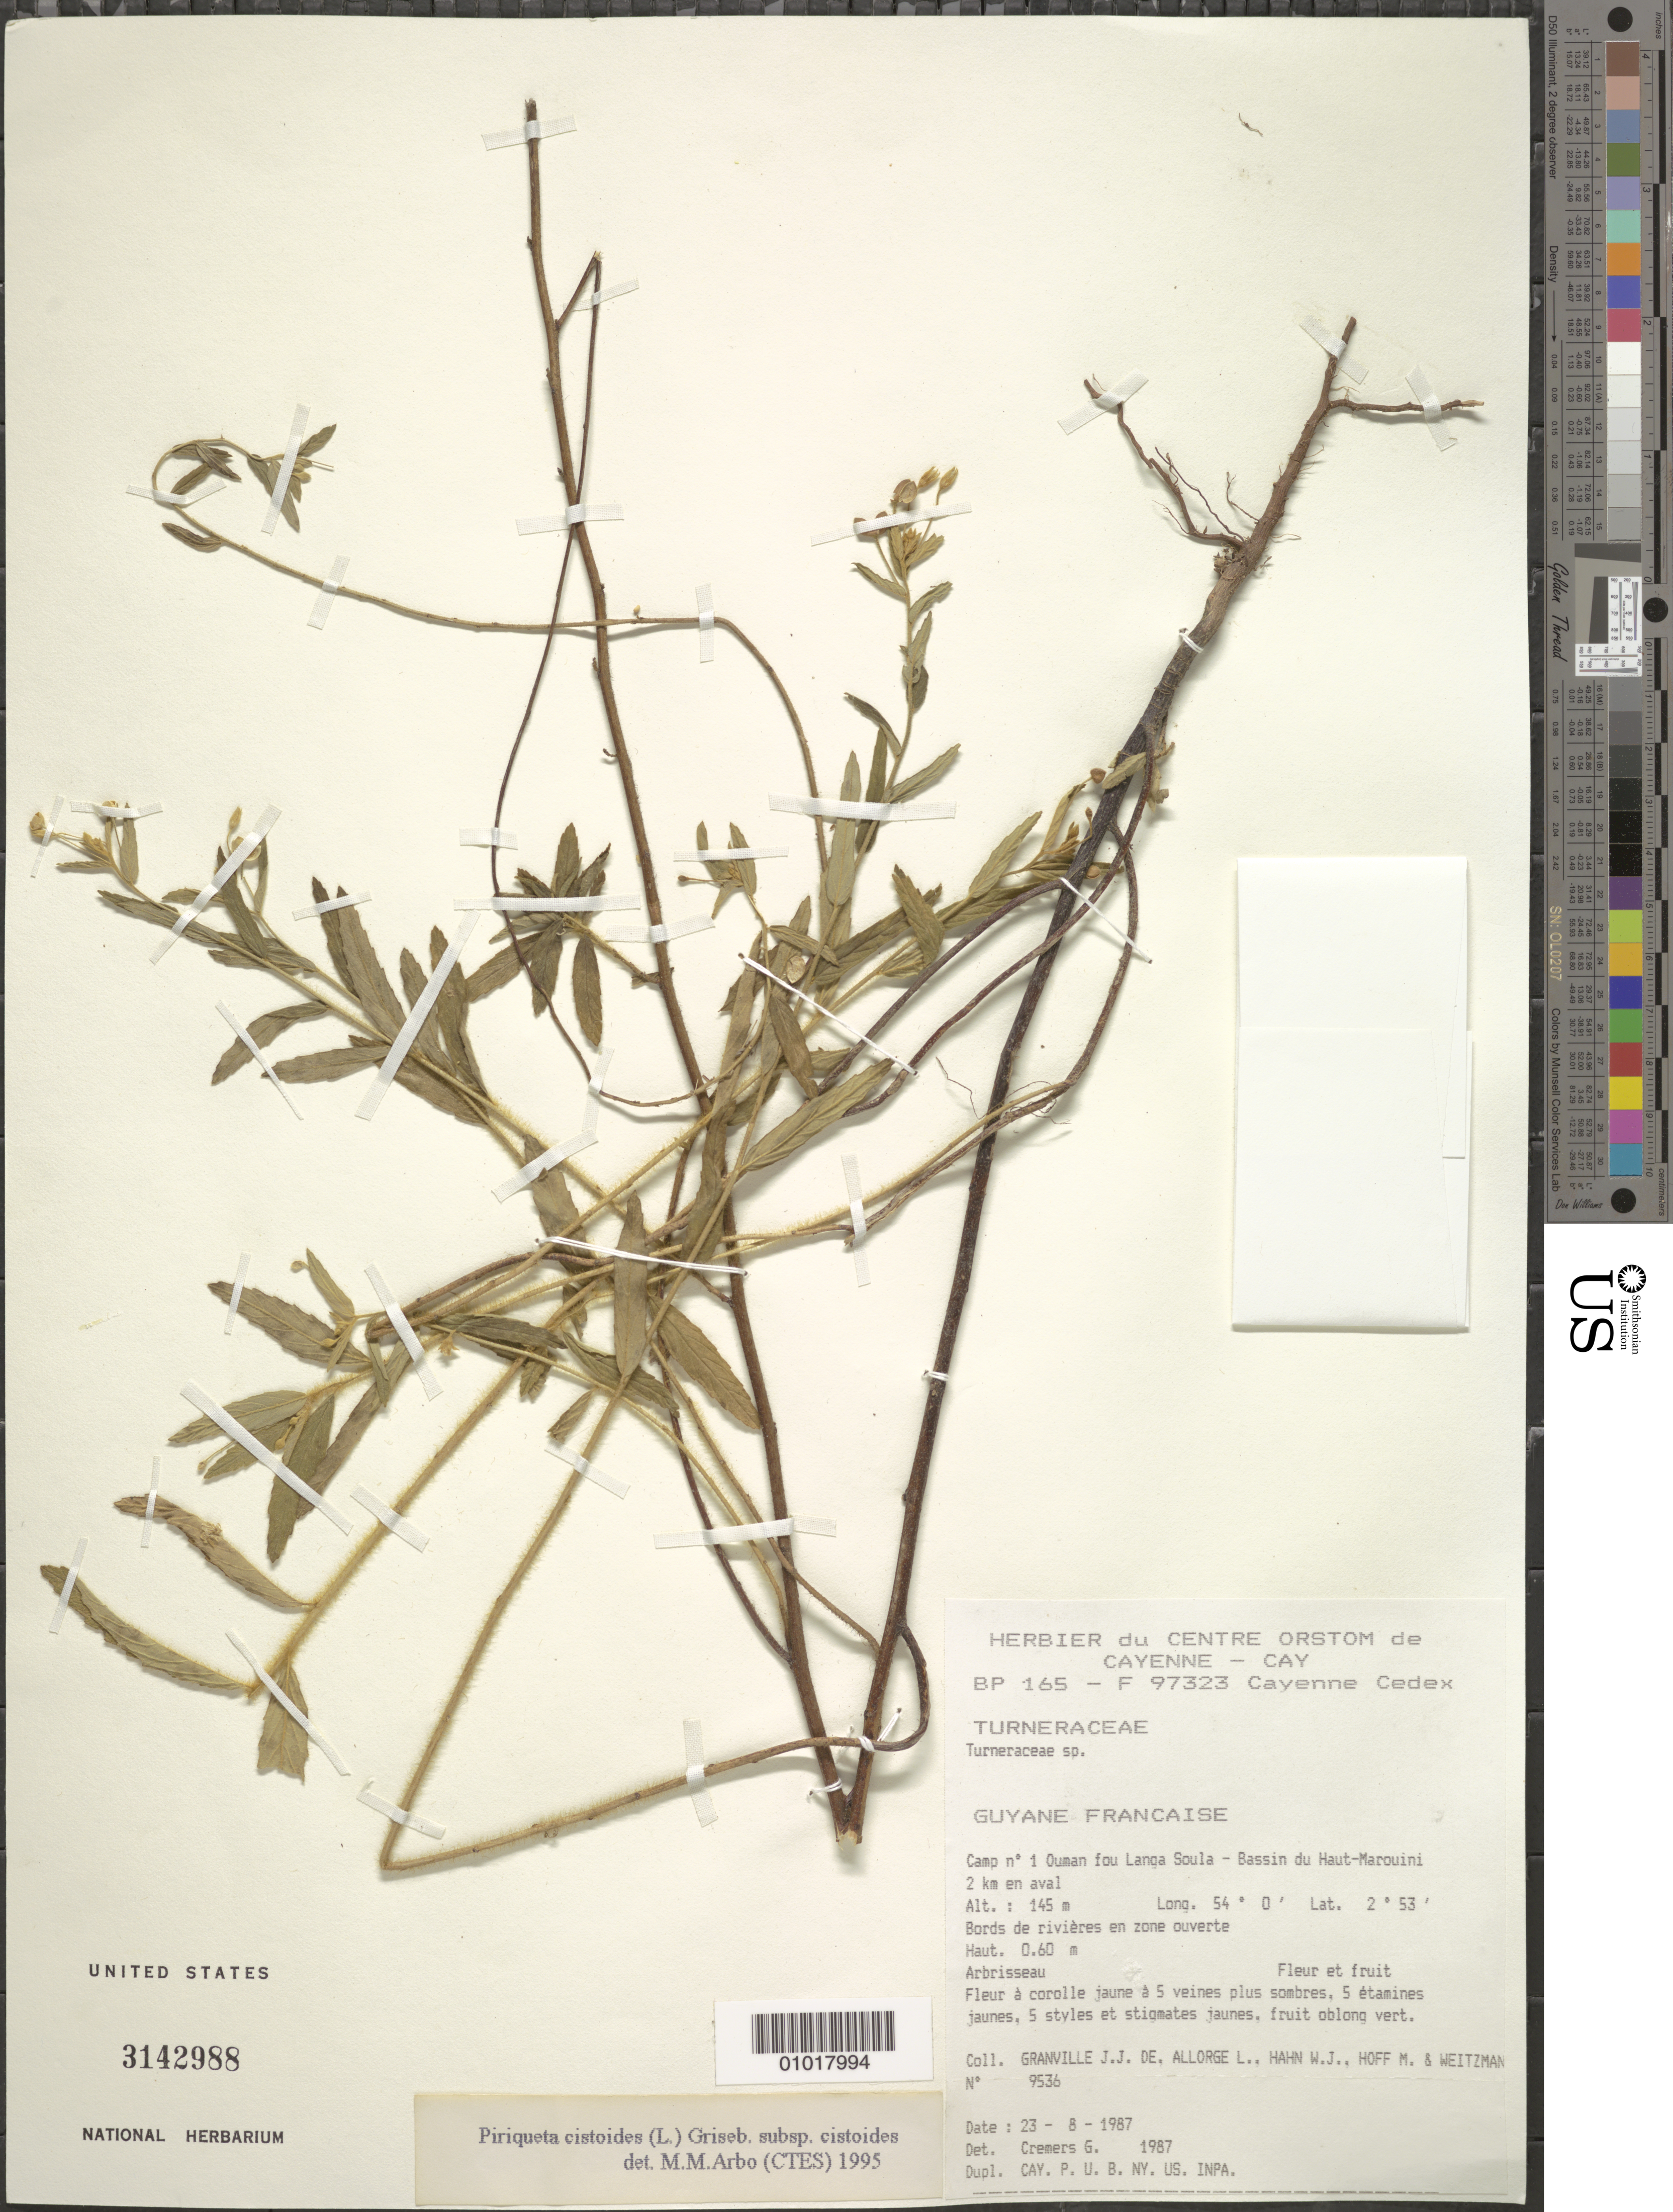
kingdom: Plantae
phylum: Tracheophyta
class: Magnoliopsida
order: Malpighiales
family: Turneraceae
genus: Piriqueta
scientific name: Piriqueta cistoides subsp. cistoides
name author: (L.) Griseb.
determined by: Arbo, M. M.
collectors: J.-J. de Granville, L. Allorge, W. J. Hahn & M. Hoff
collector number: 9536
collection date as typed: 23-Aug-87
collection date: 1987-08-23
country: French Guiana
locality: Ouman fou Langa Soula, Camp #1, Bassin du Haut-Marouini, 2 km en aval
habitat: Bords de rivières en zone ouverte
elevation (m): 145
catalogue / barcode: US 3142988